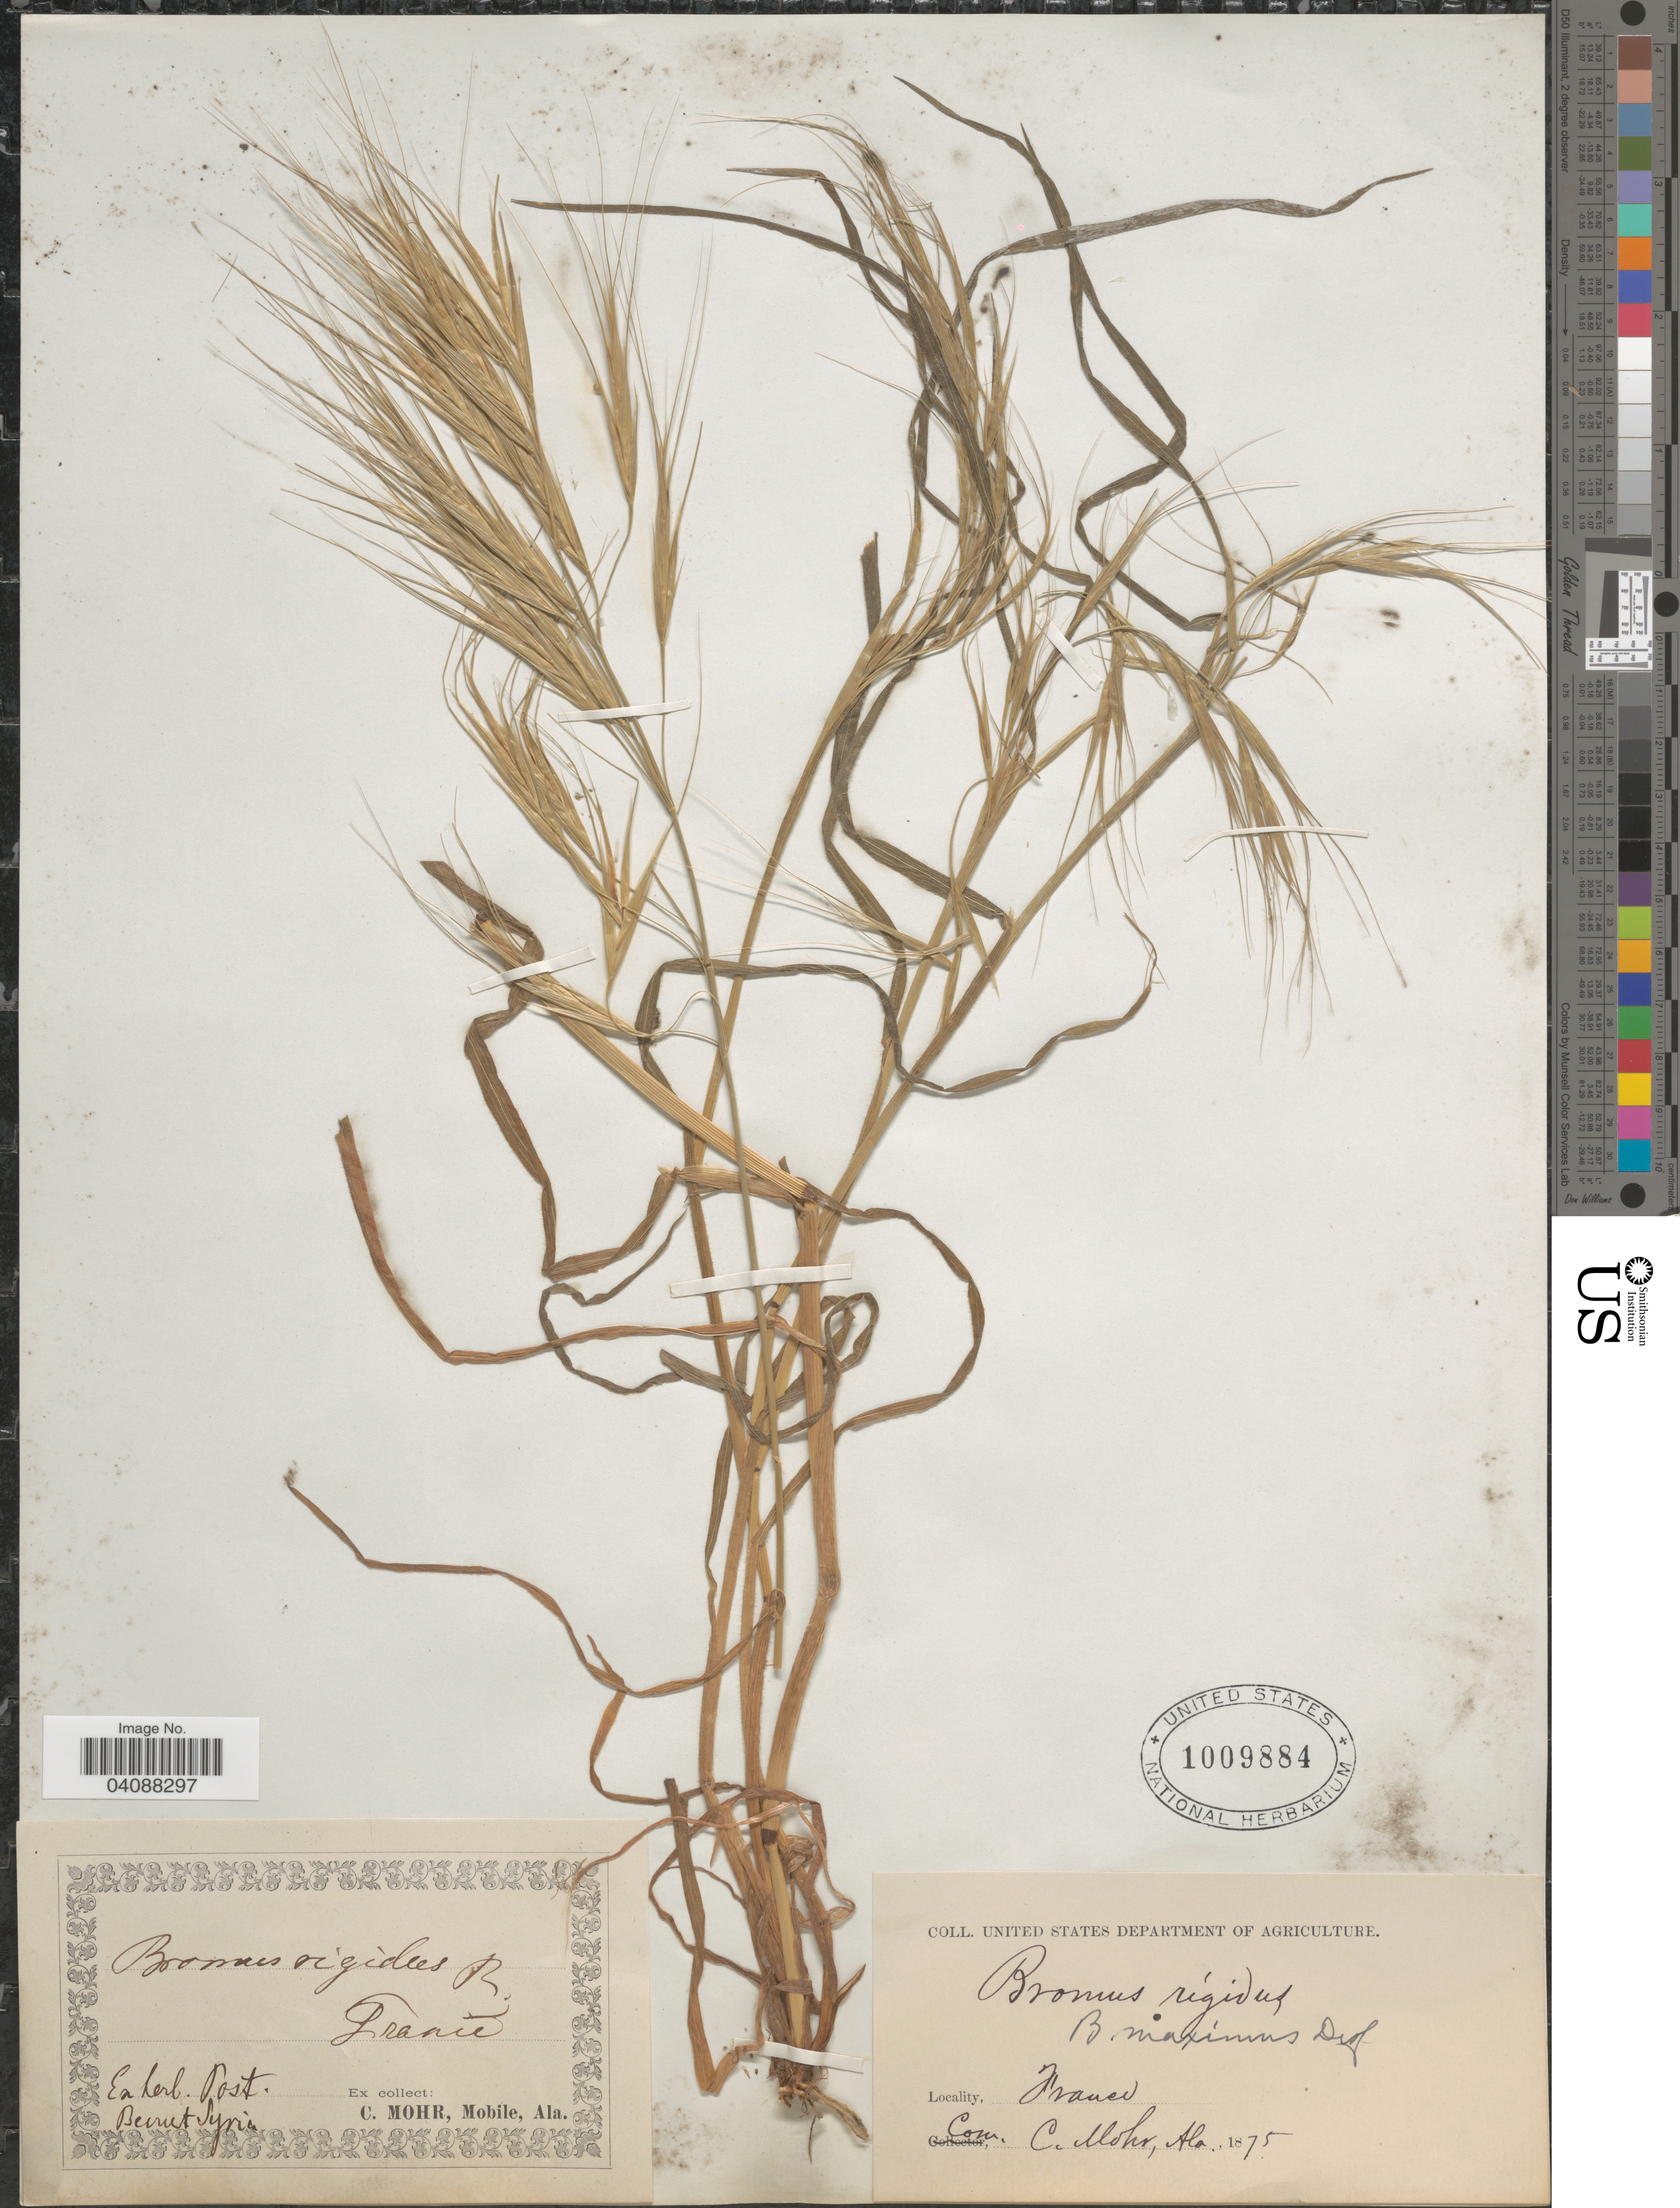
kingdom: Plantae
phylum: Tracheophyta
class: Liliopsida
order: Poales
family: Poaceae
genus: Bromus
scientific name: Bromus rigidus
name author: Roth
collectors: C. T. Mohr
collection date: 1875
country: France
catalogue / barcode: US 1009884